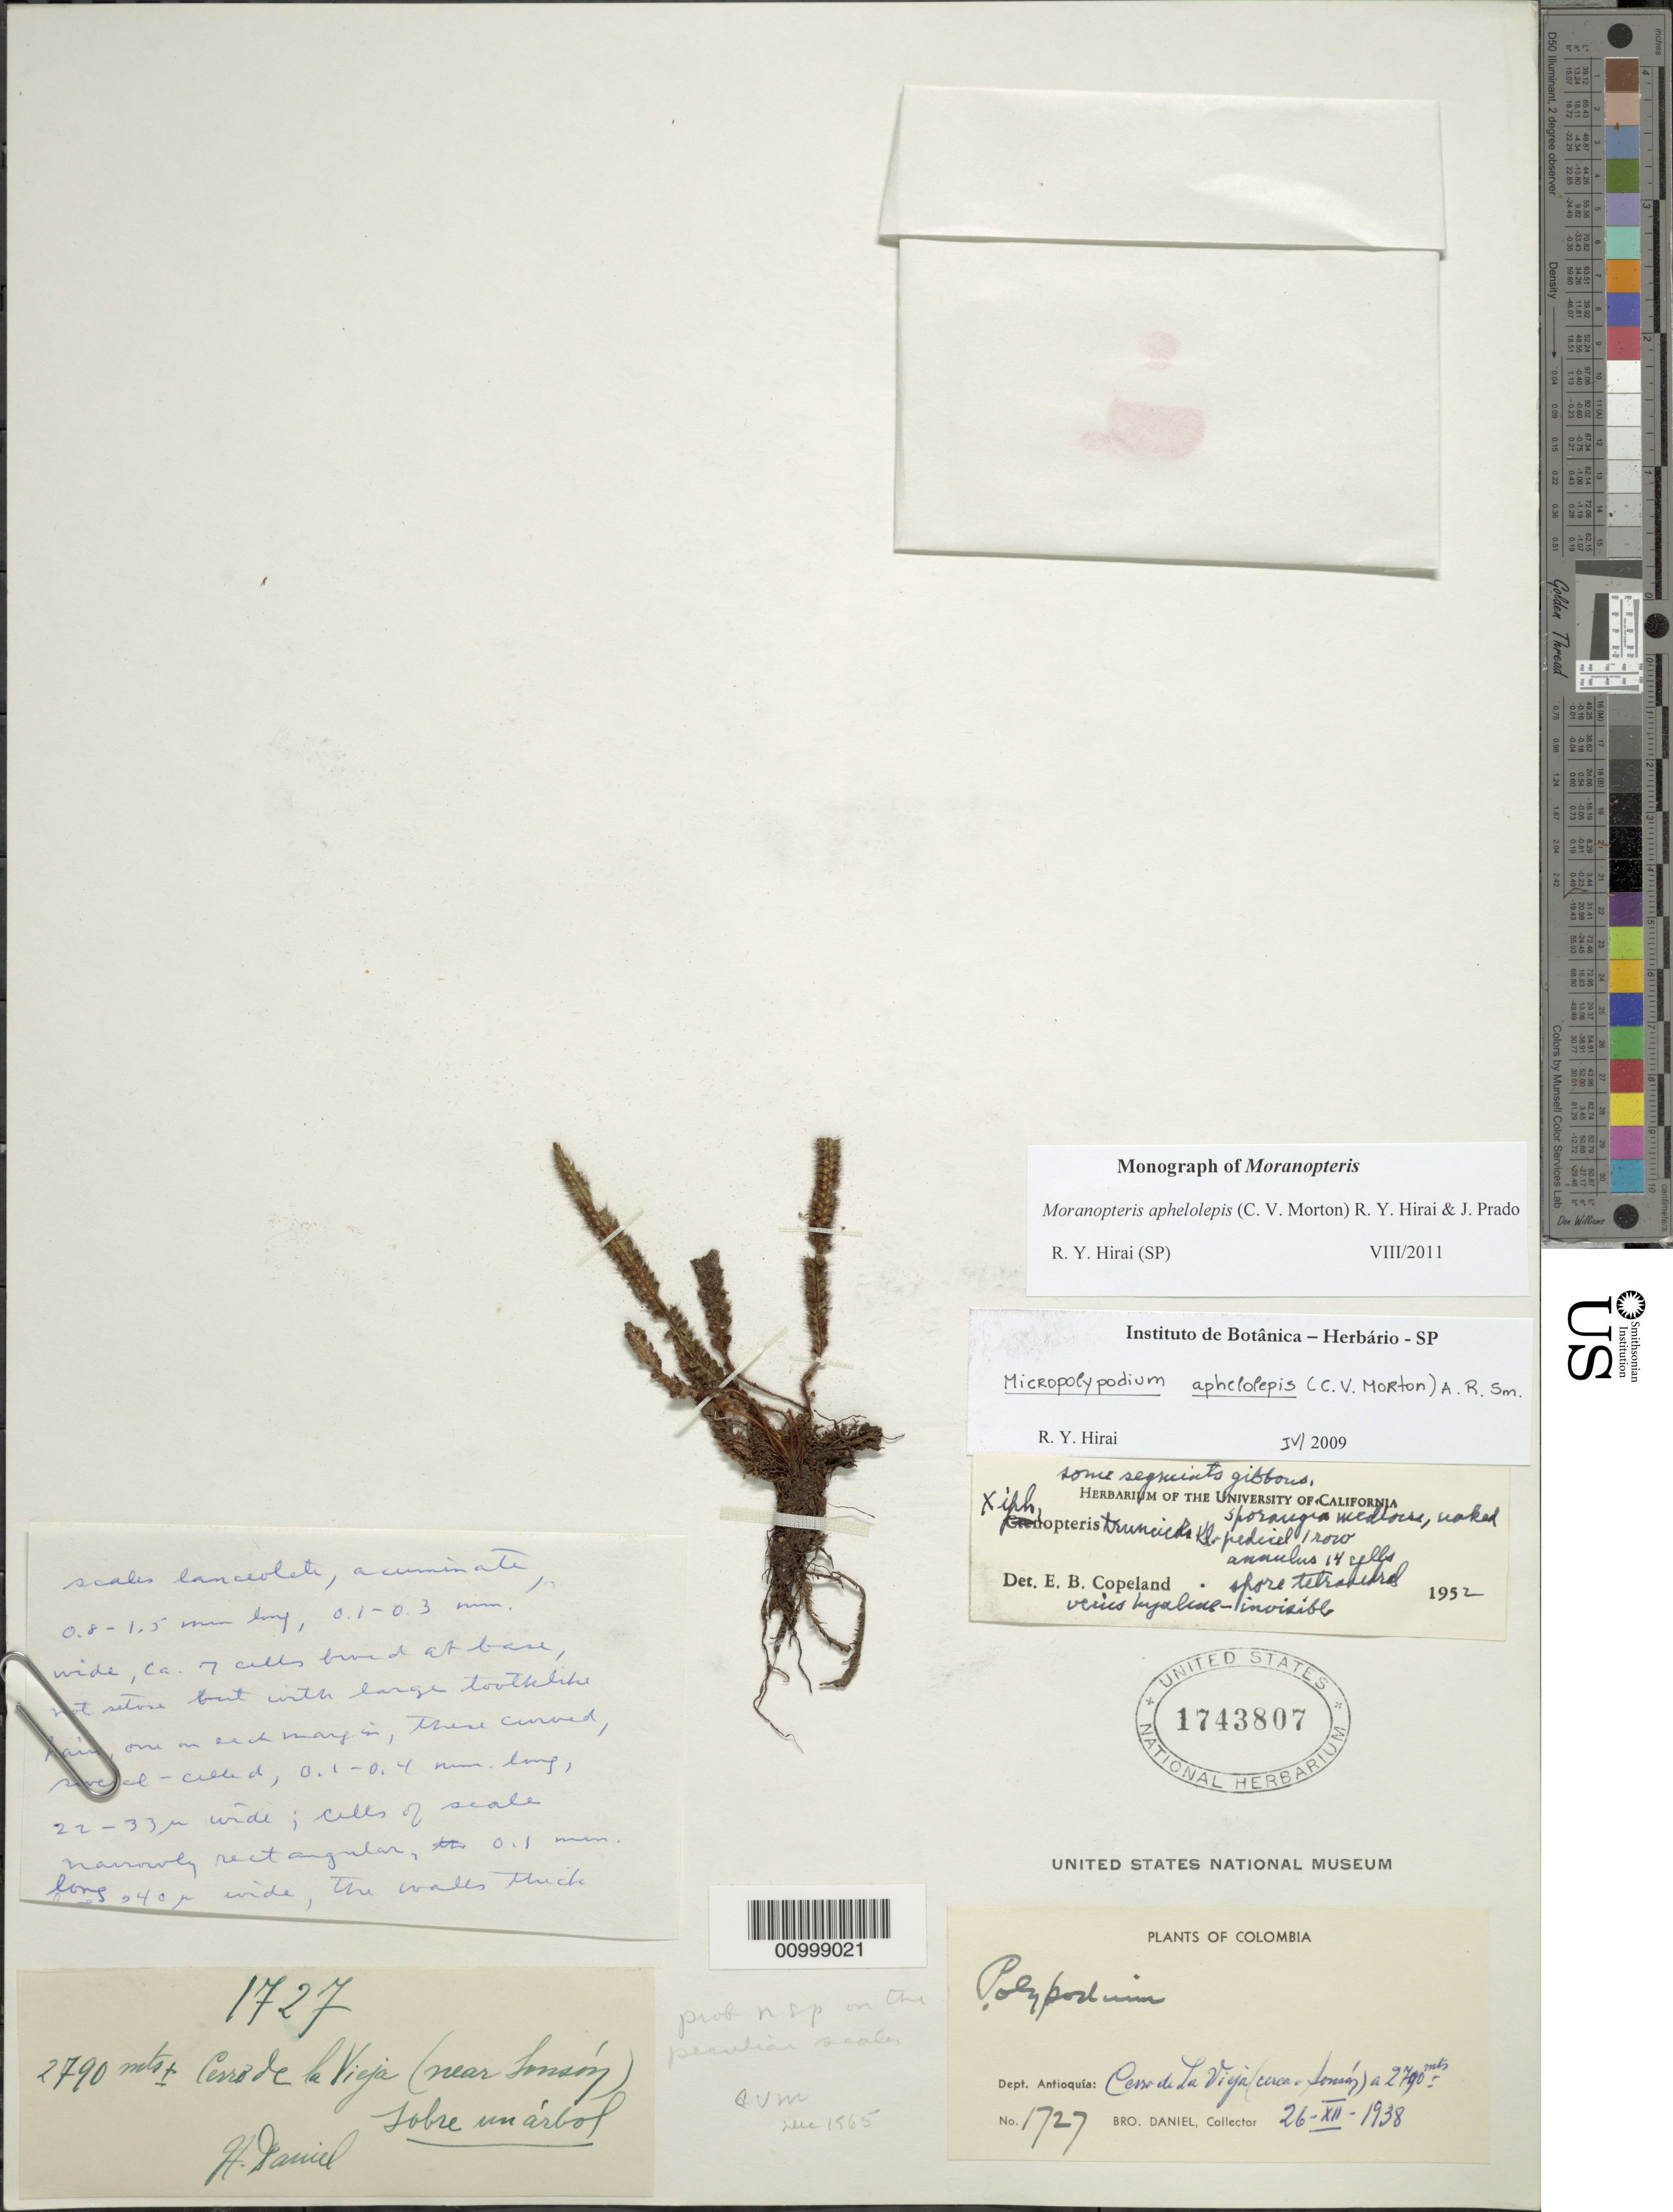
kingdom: Plantae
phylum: Tracheophyta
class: Polypodiopsida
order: Polypodiales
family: Polypodiaceae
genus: Moranopteris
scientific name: Moranopteris aphelolepis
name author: (C.V. Morton) R. Y. Hirai & J. Prado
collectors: Bro. Daniel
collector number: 1727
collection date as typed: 26-Dec-38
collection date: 1938-12-26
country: Colombia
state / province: Antioquia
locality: Cerro la Vieja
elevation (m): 2790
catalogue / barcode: US 1743807